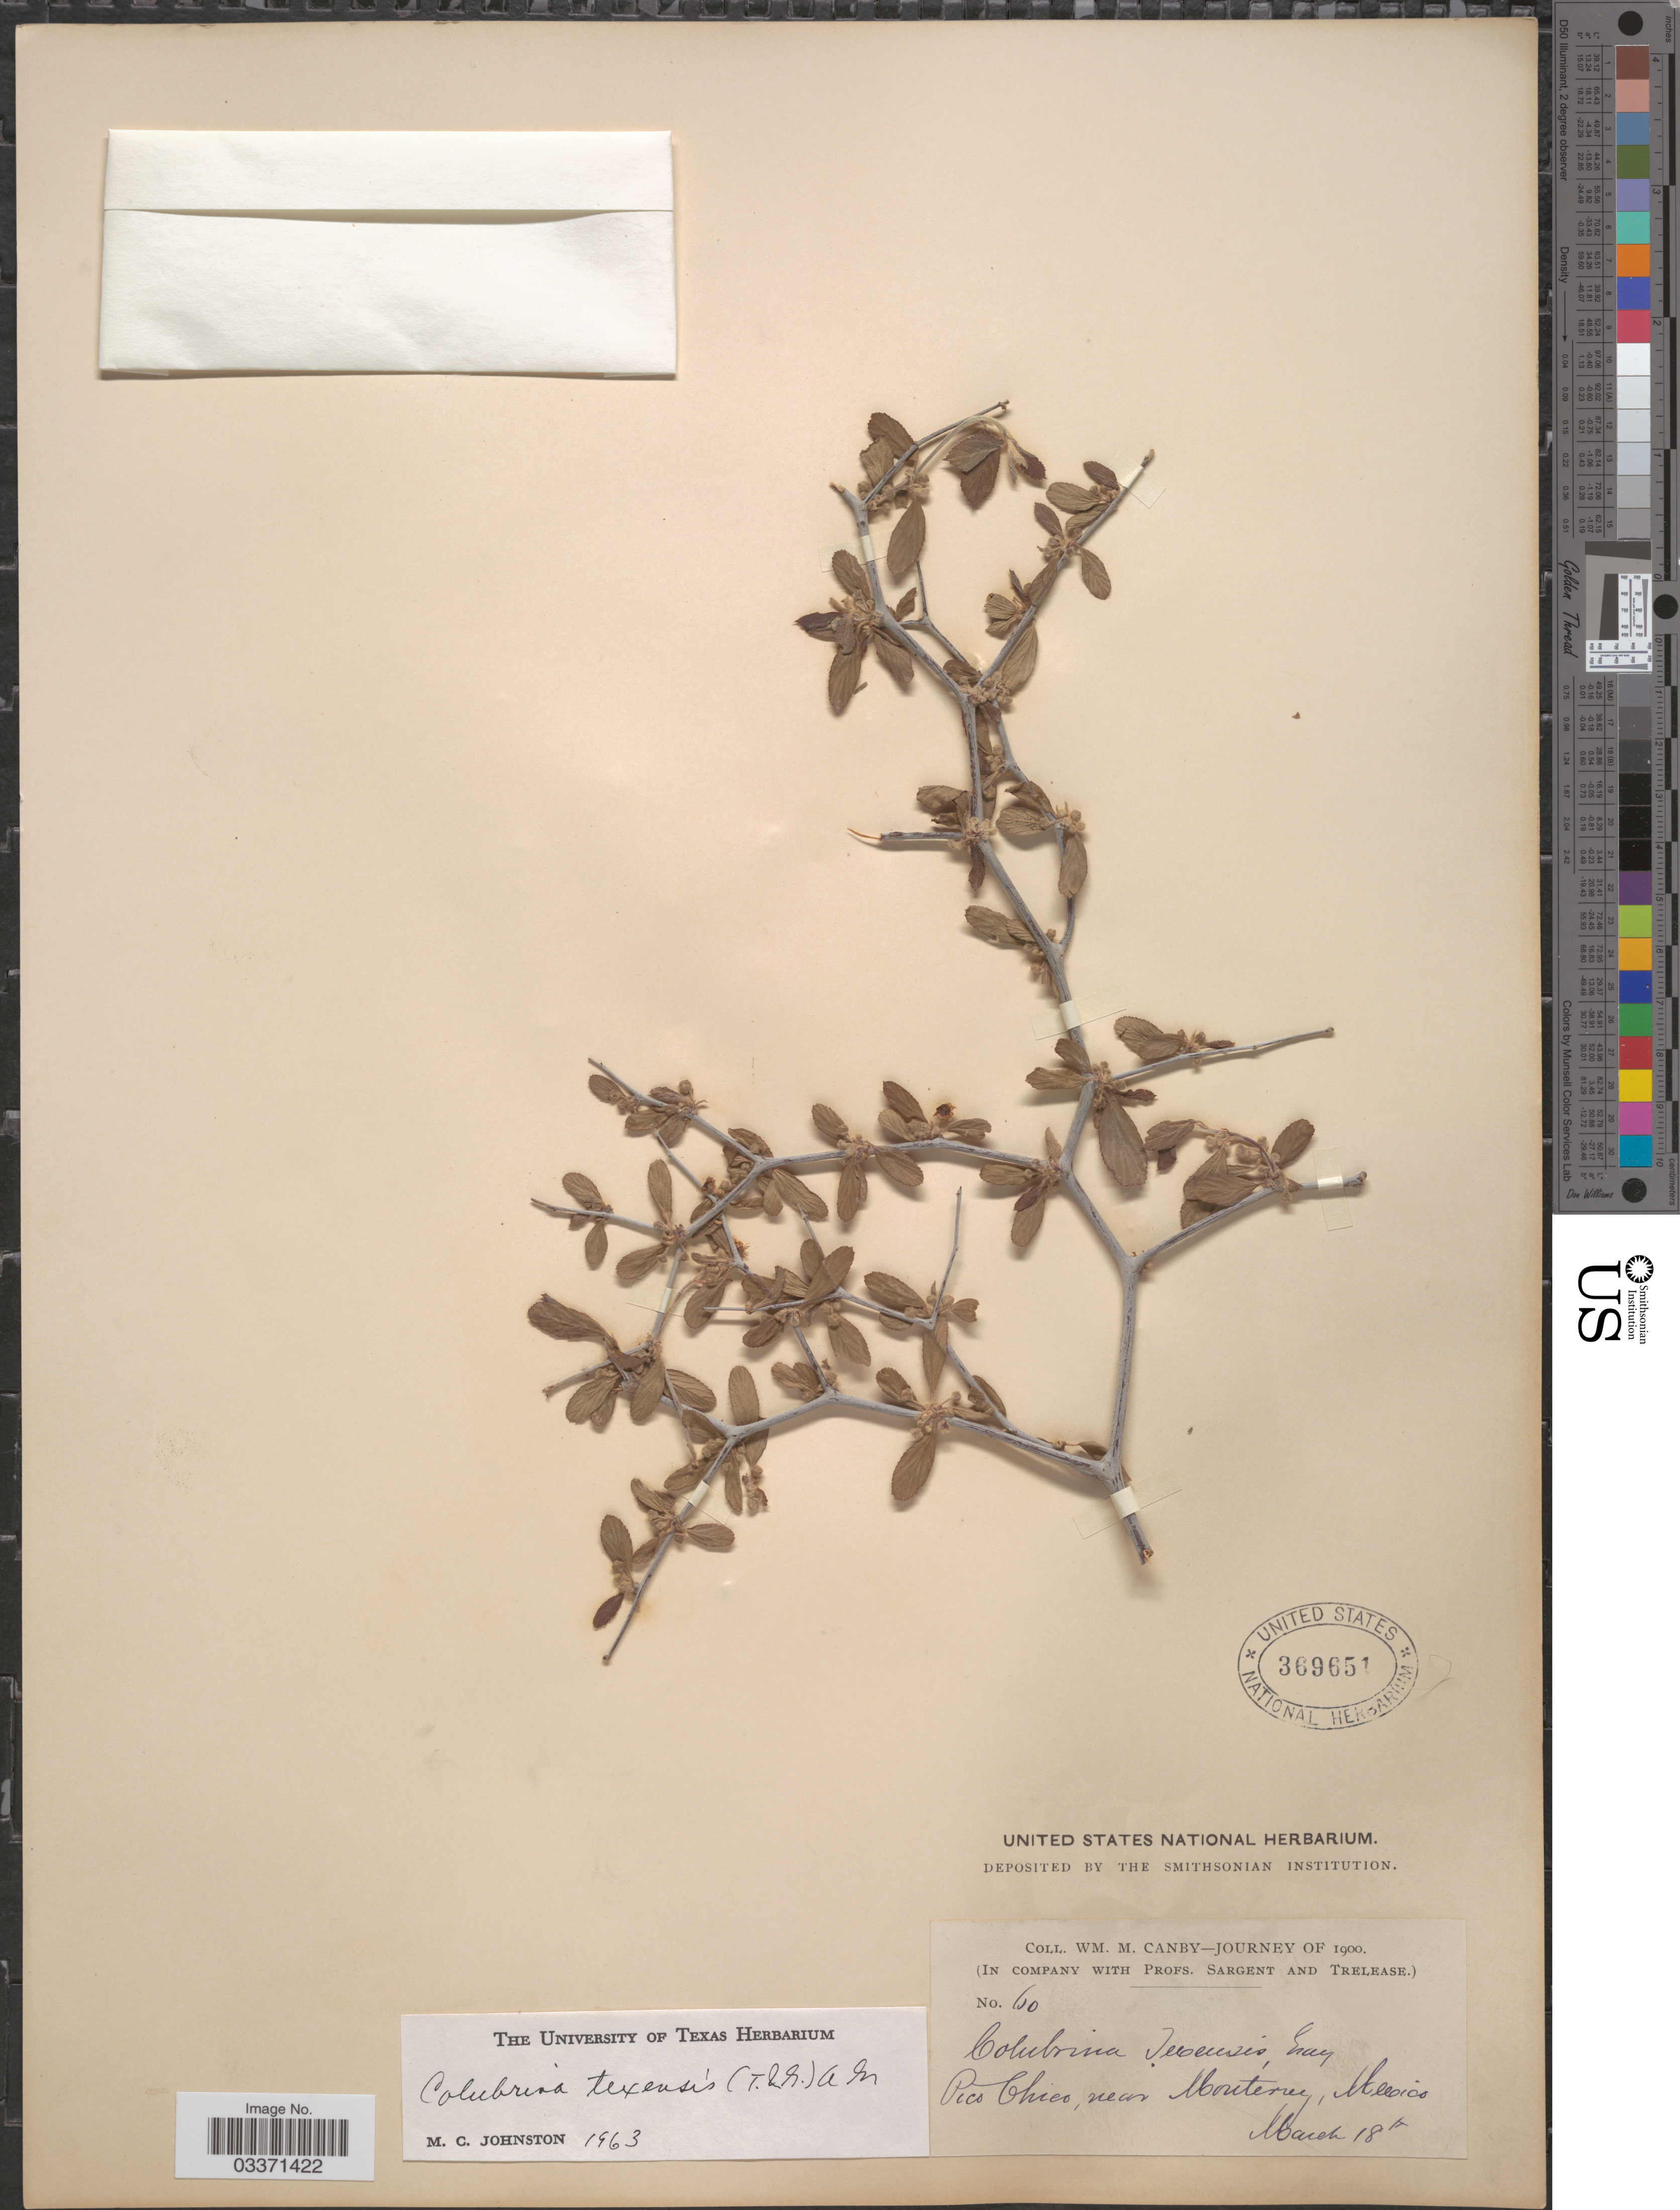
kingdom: Plantae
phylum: Tracheophyta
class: Magnoliopsida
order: Rosales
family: Rhamnaceae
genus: Colubrina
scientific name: Colubrina texensis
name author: (Torr. & A. Gray) A. Gray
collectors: W. M. Canby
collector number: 60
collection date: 1900-03-18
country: Mexico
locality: Pico Chico, near Monterey.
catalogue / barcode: US 369651